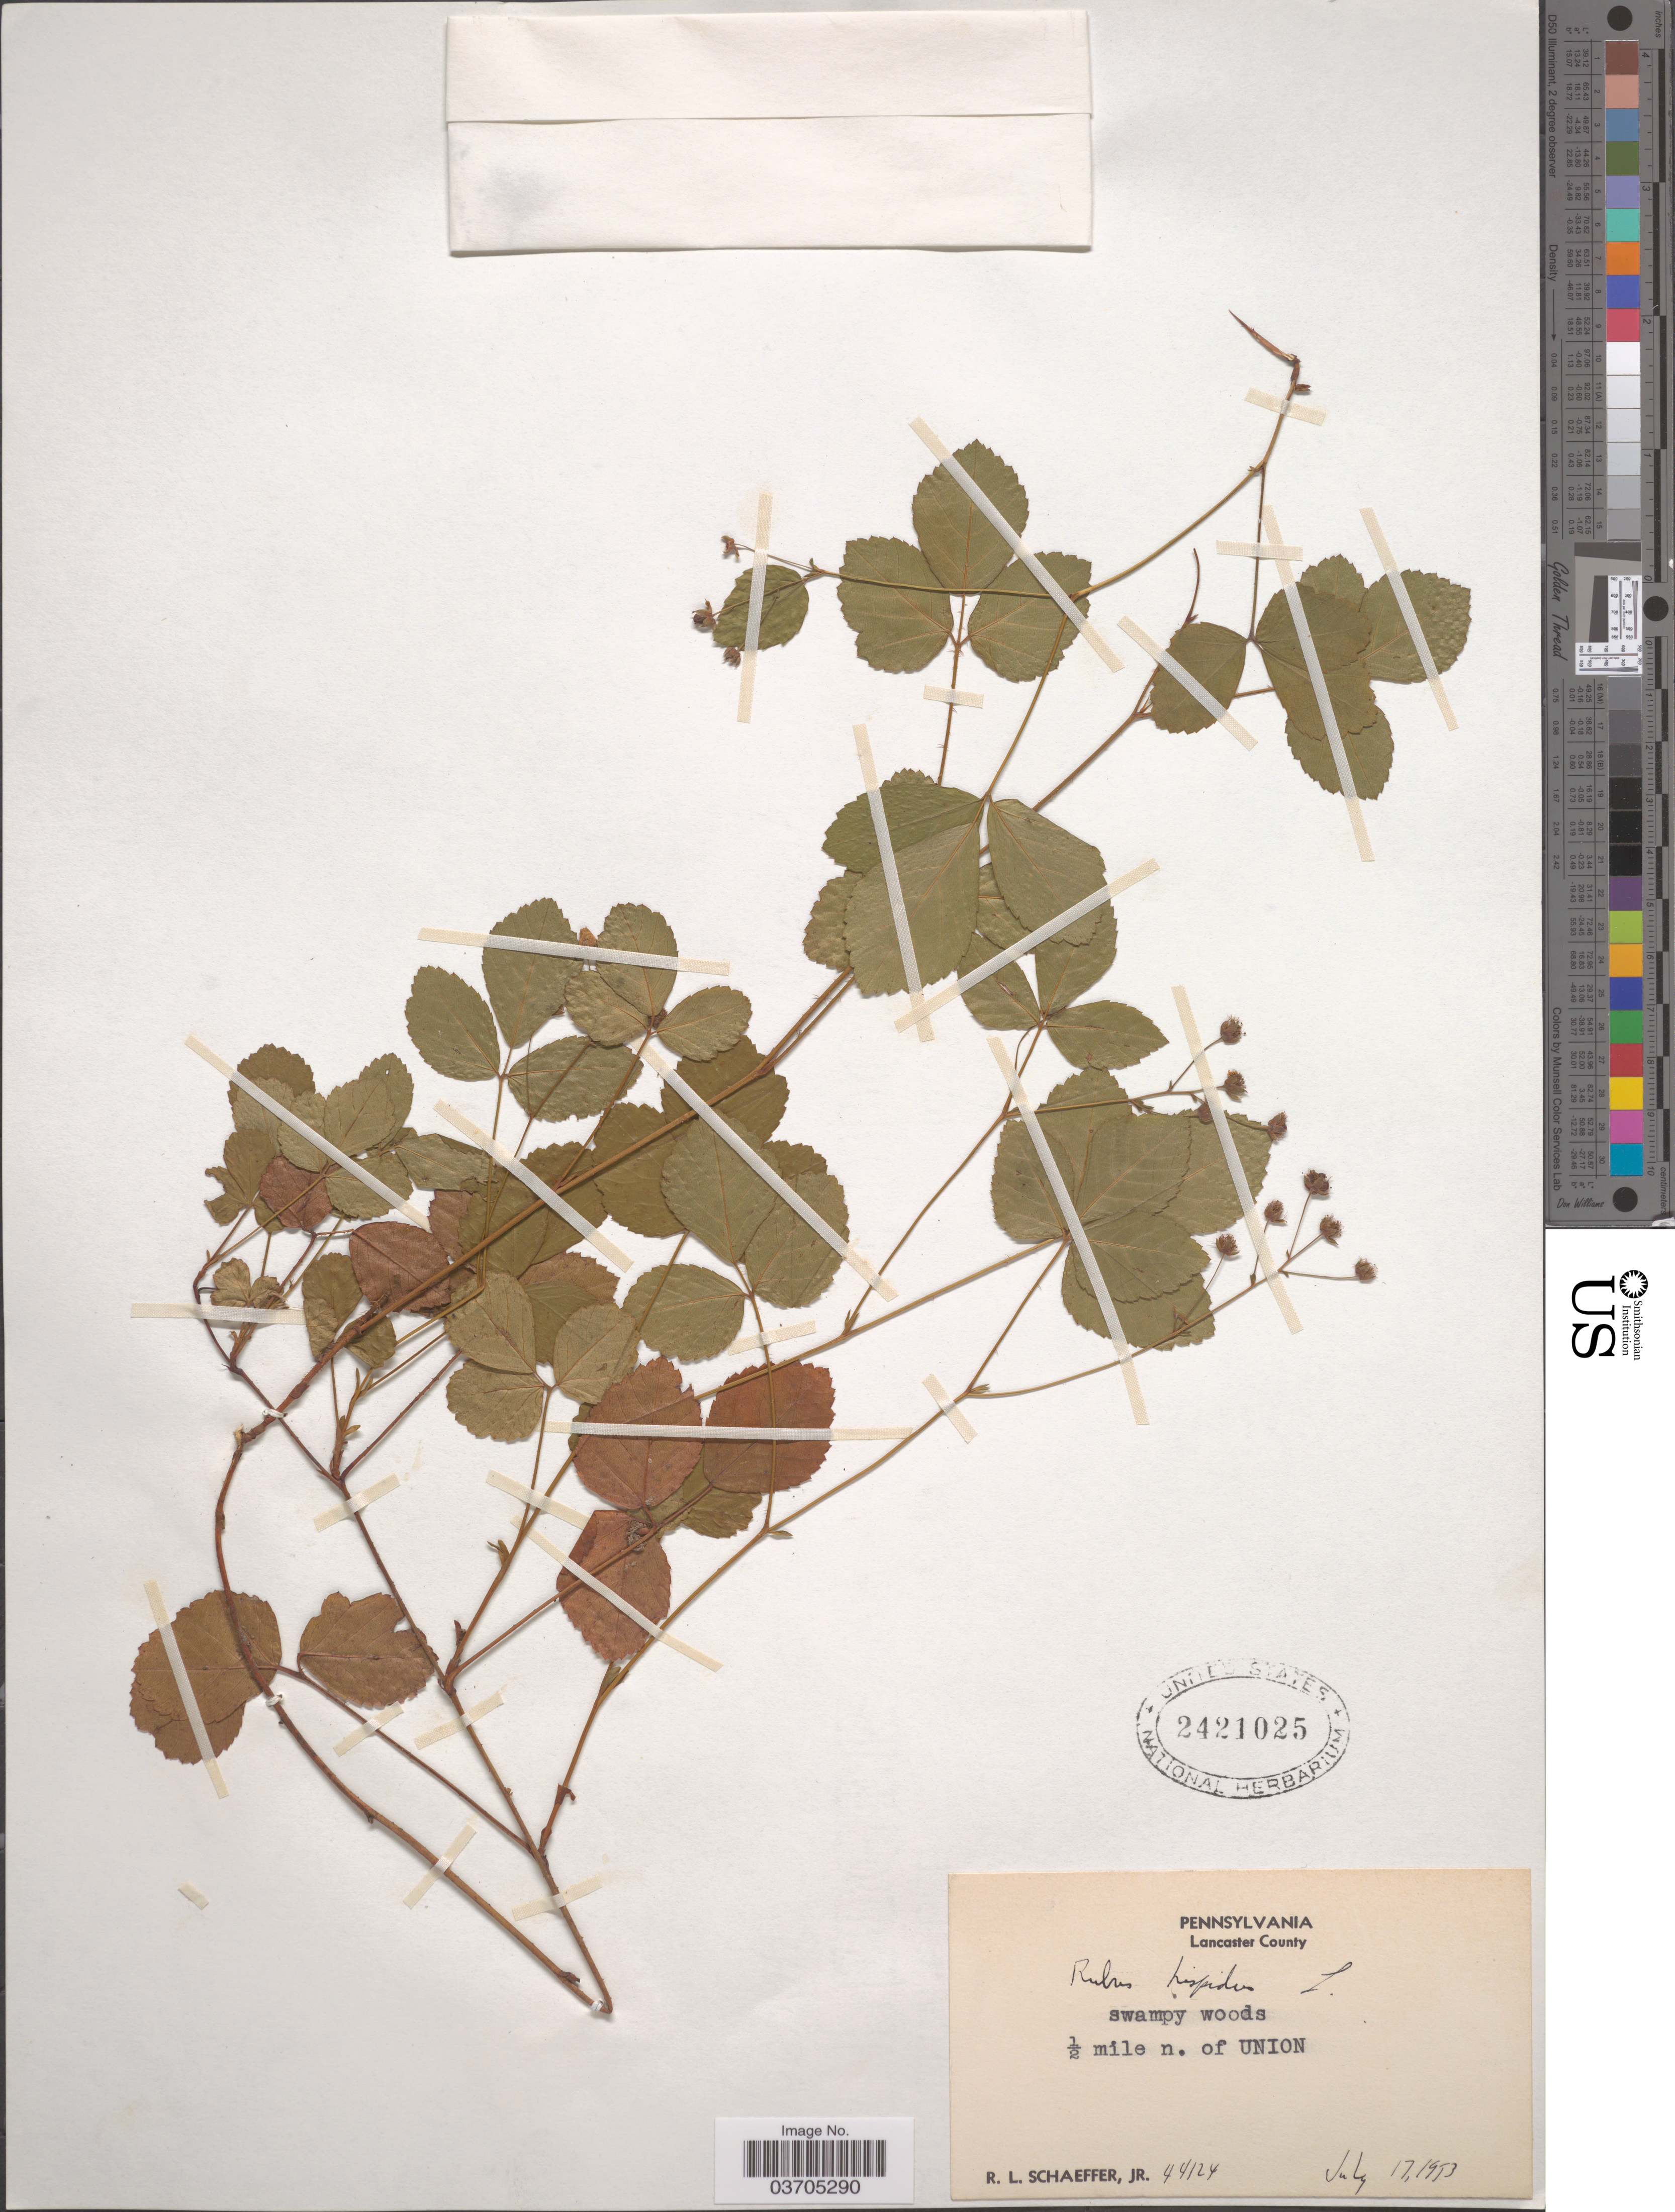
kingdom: Plantae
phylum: Tracheophyta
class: Magnoliopsida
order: Rosales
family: Rosaceae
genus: Rubus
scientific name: Rubus hispidus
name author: L.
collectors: R. L. Schaeffer Jr.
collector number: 44124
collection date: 1953-07-17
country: United States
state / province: Pennsylvania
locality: Lancaster County. ½ mile n. of Union.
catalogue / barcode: US 2421025